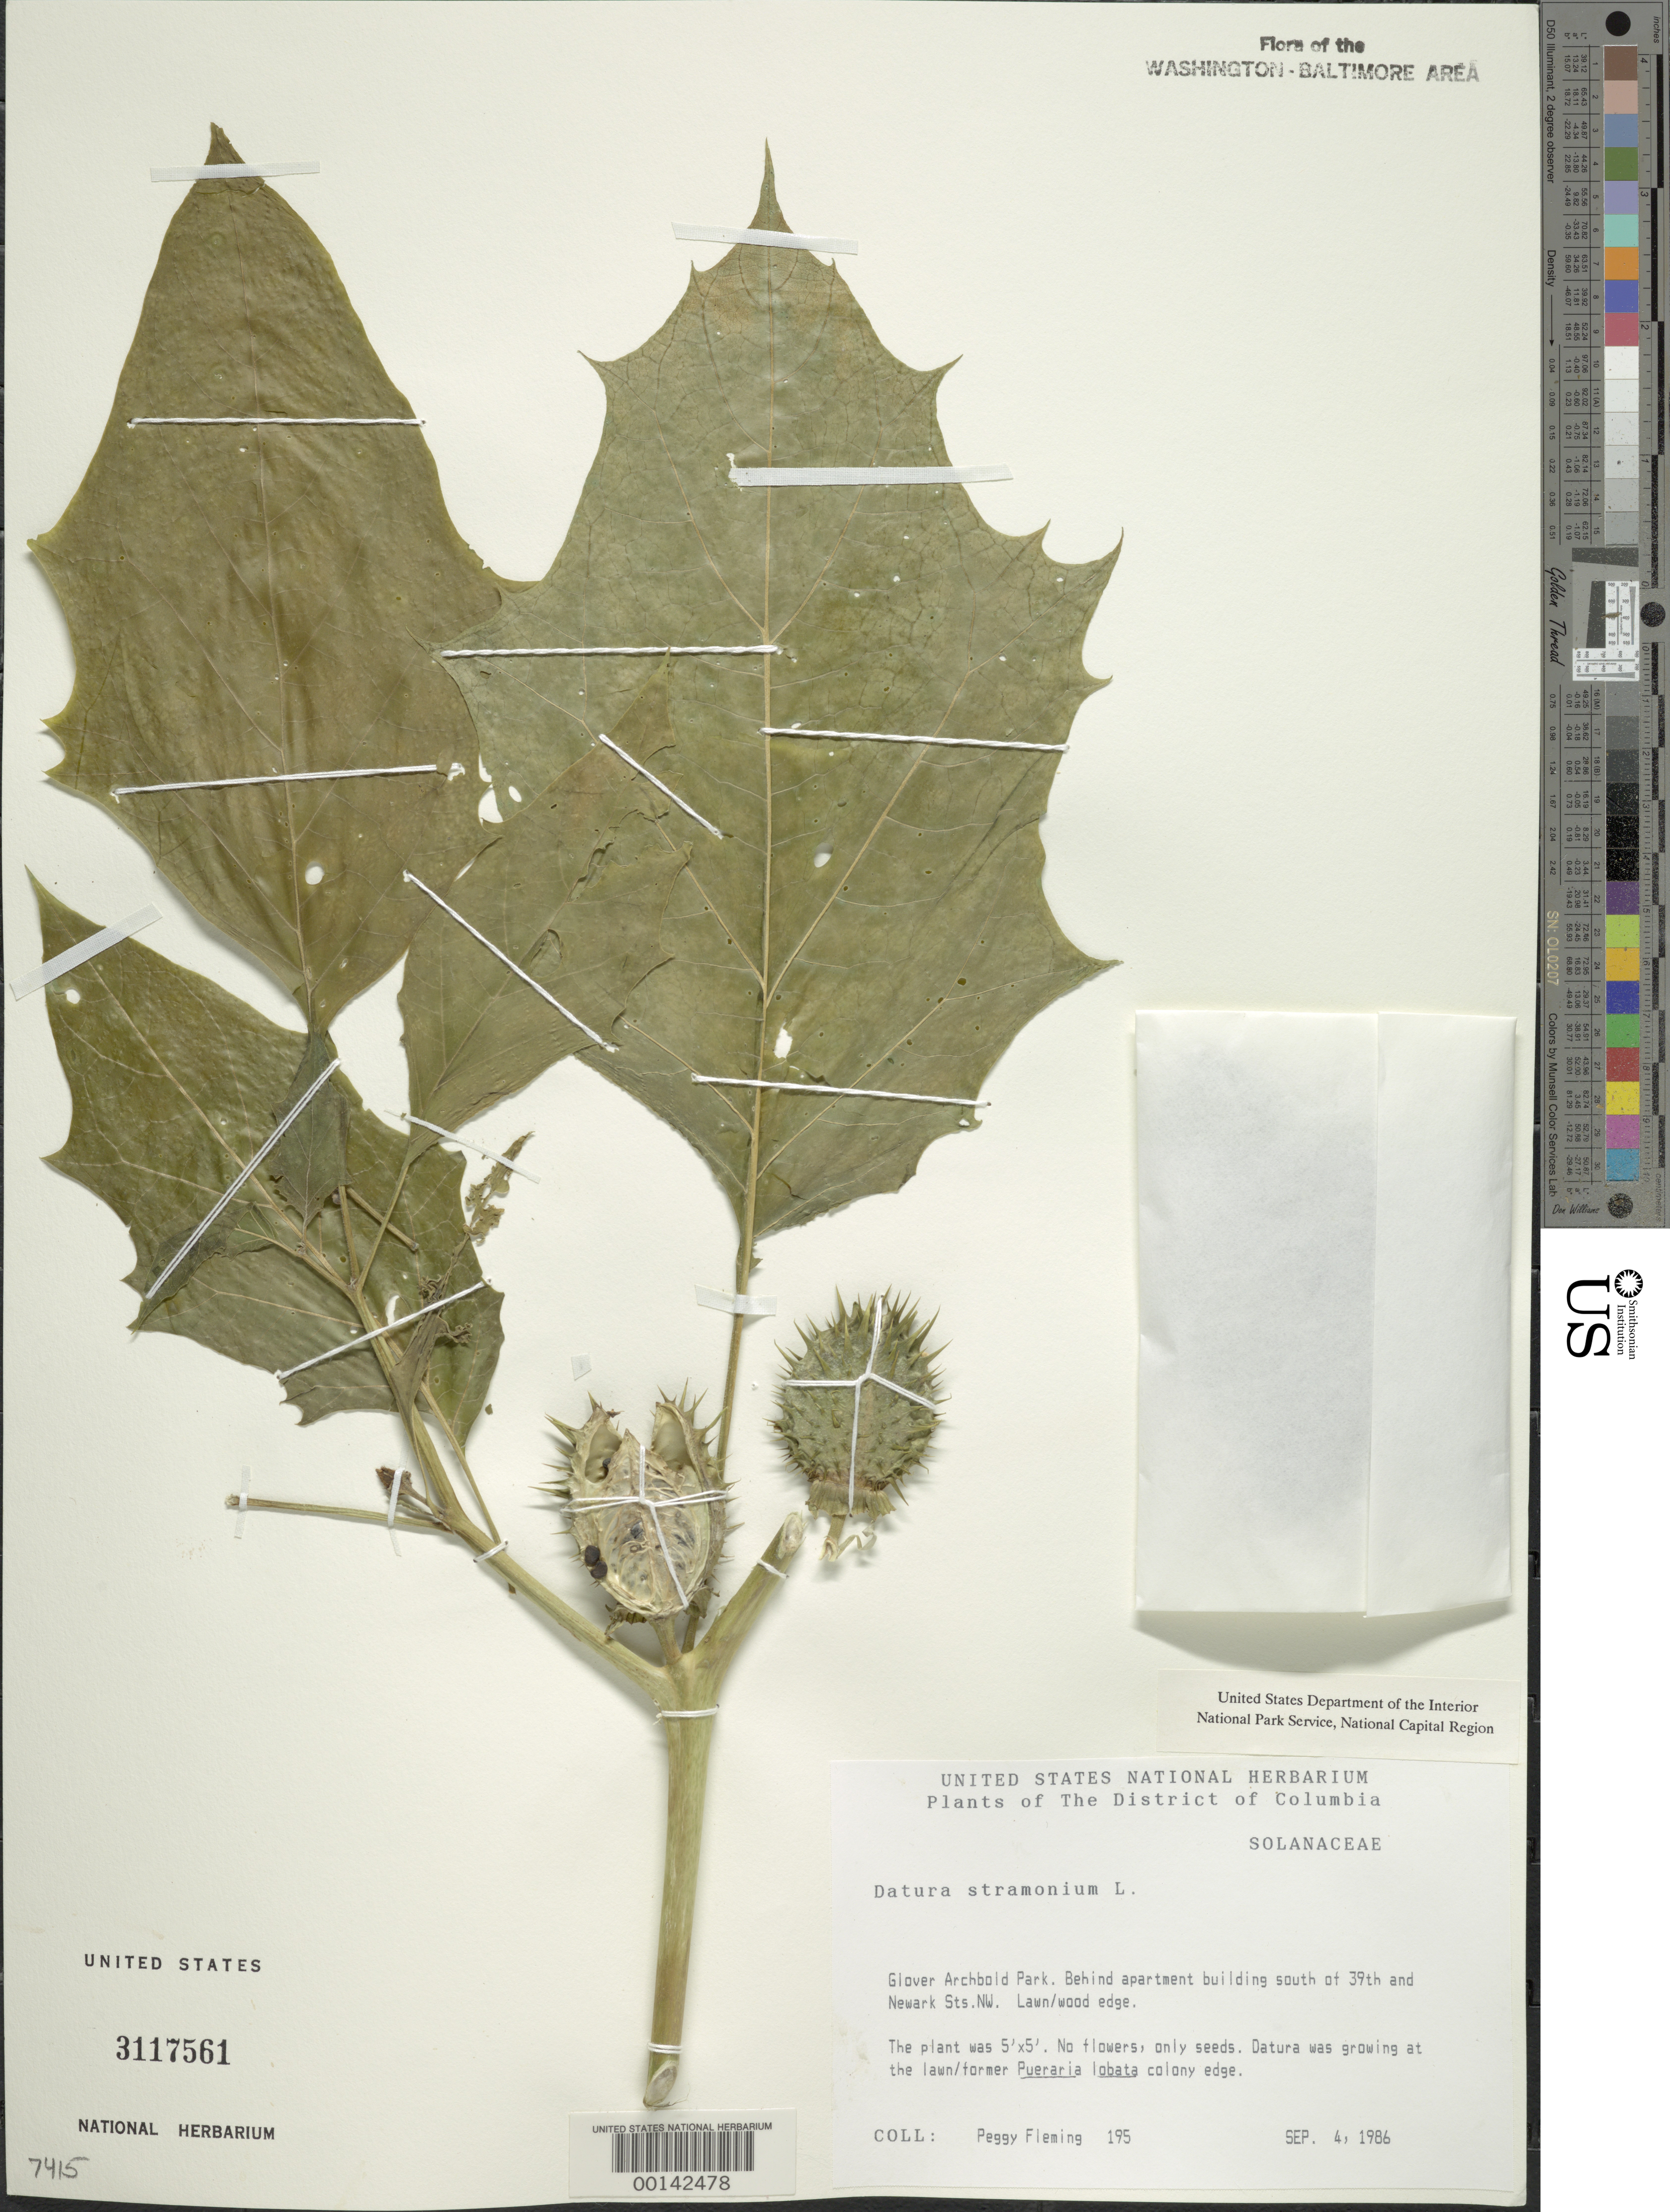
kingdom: Plantae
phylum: Tracheophyta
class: Magnoliopsida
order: Solanales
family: Solanaceae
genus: Datura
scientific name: Datura stramonium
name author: L.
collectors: P. Fleming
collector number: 195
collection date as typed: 04 Sep 1986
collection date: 1986-09-04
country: United States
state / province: District of Columbia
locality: Glover Archbold Park. behind apartment building south of 39th and Newark Sts. NW Glover Archbold Park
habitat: Lawn/wood edge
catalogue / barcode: US 3117561